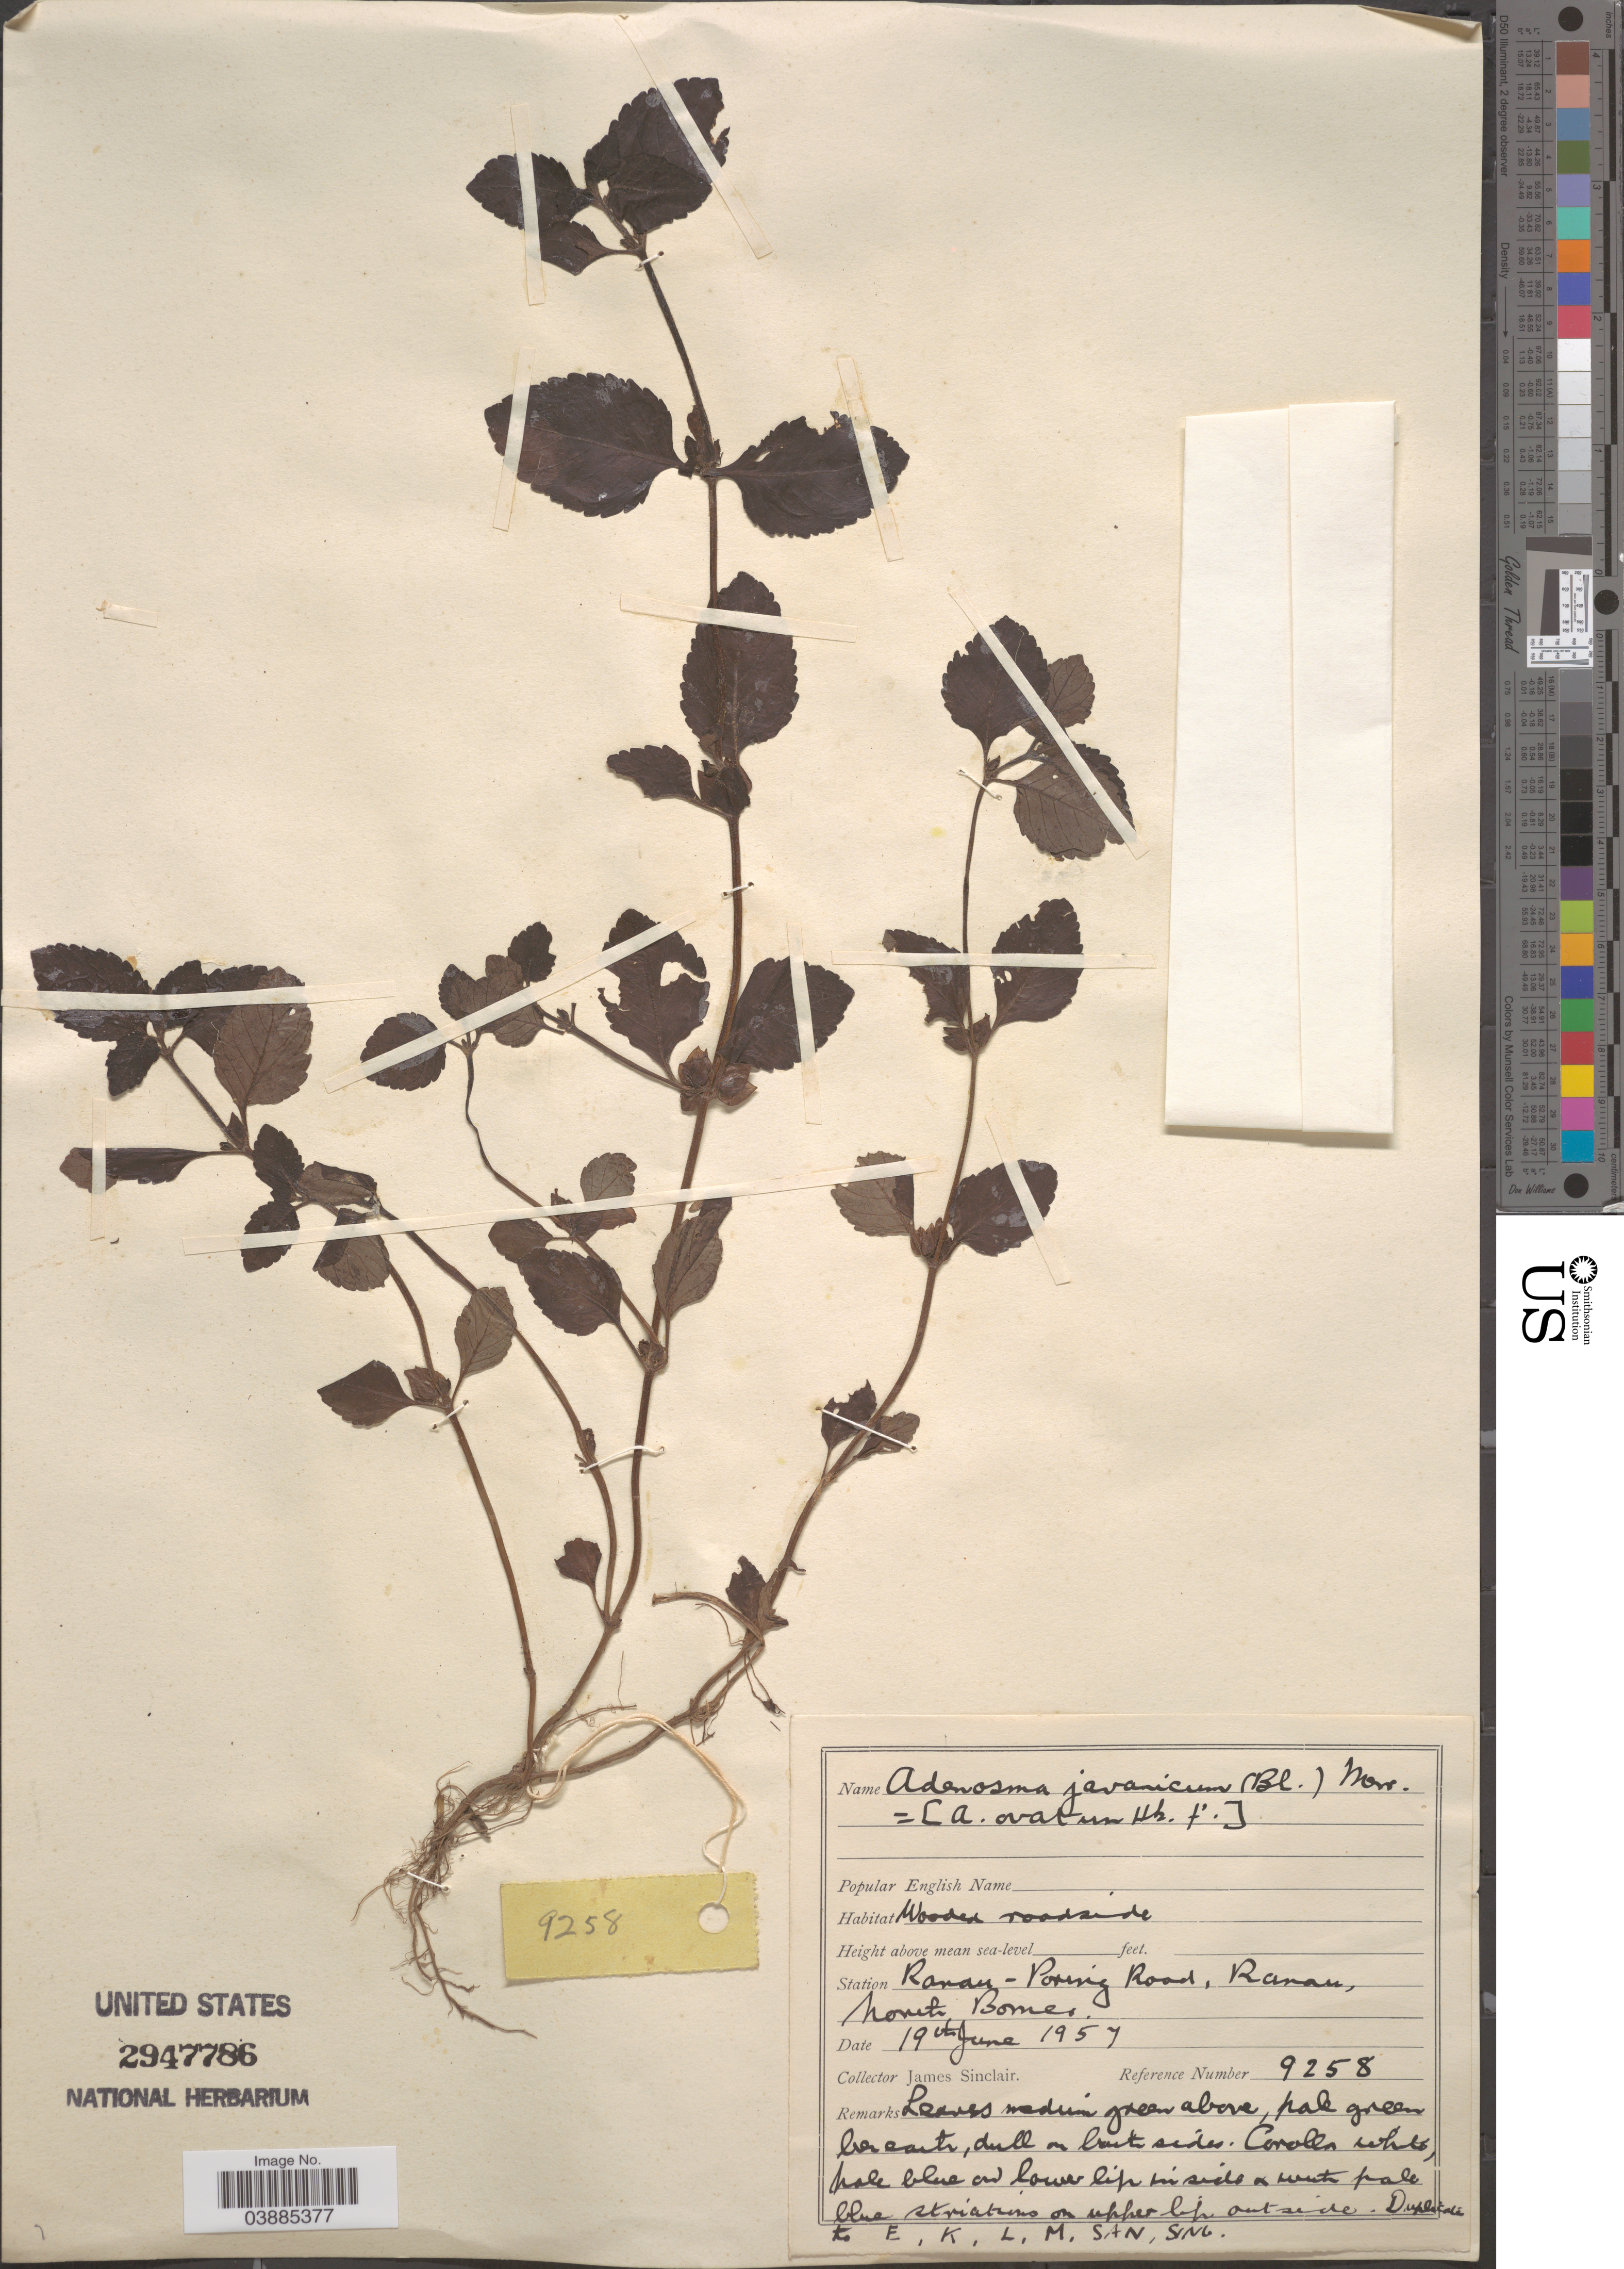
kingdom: Plantae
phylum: Tracheophyta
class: Magnoliopsida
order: Lamiales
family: Plantaginaceae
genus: Adenosma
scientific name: Adenosma javanicum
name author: (Blume) Koord.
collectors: J. Sinclair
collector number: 9258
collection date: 1957-06-19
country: Malaysia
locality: Station Ranau-Poring Road, Ranau, North Borneo.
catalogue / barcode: US 2947786